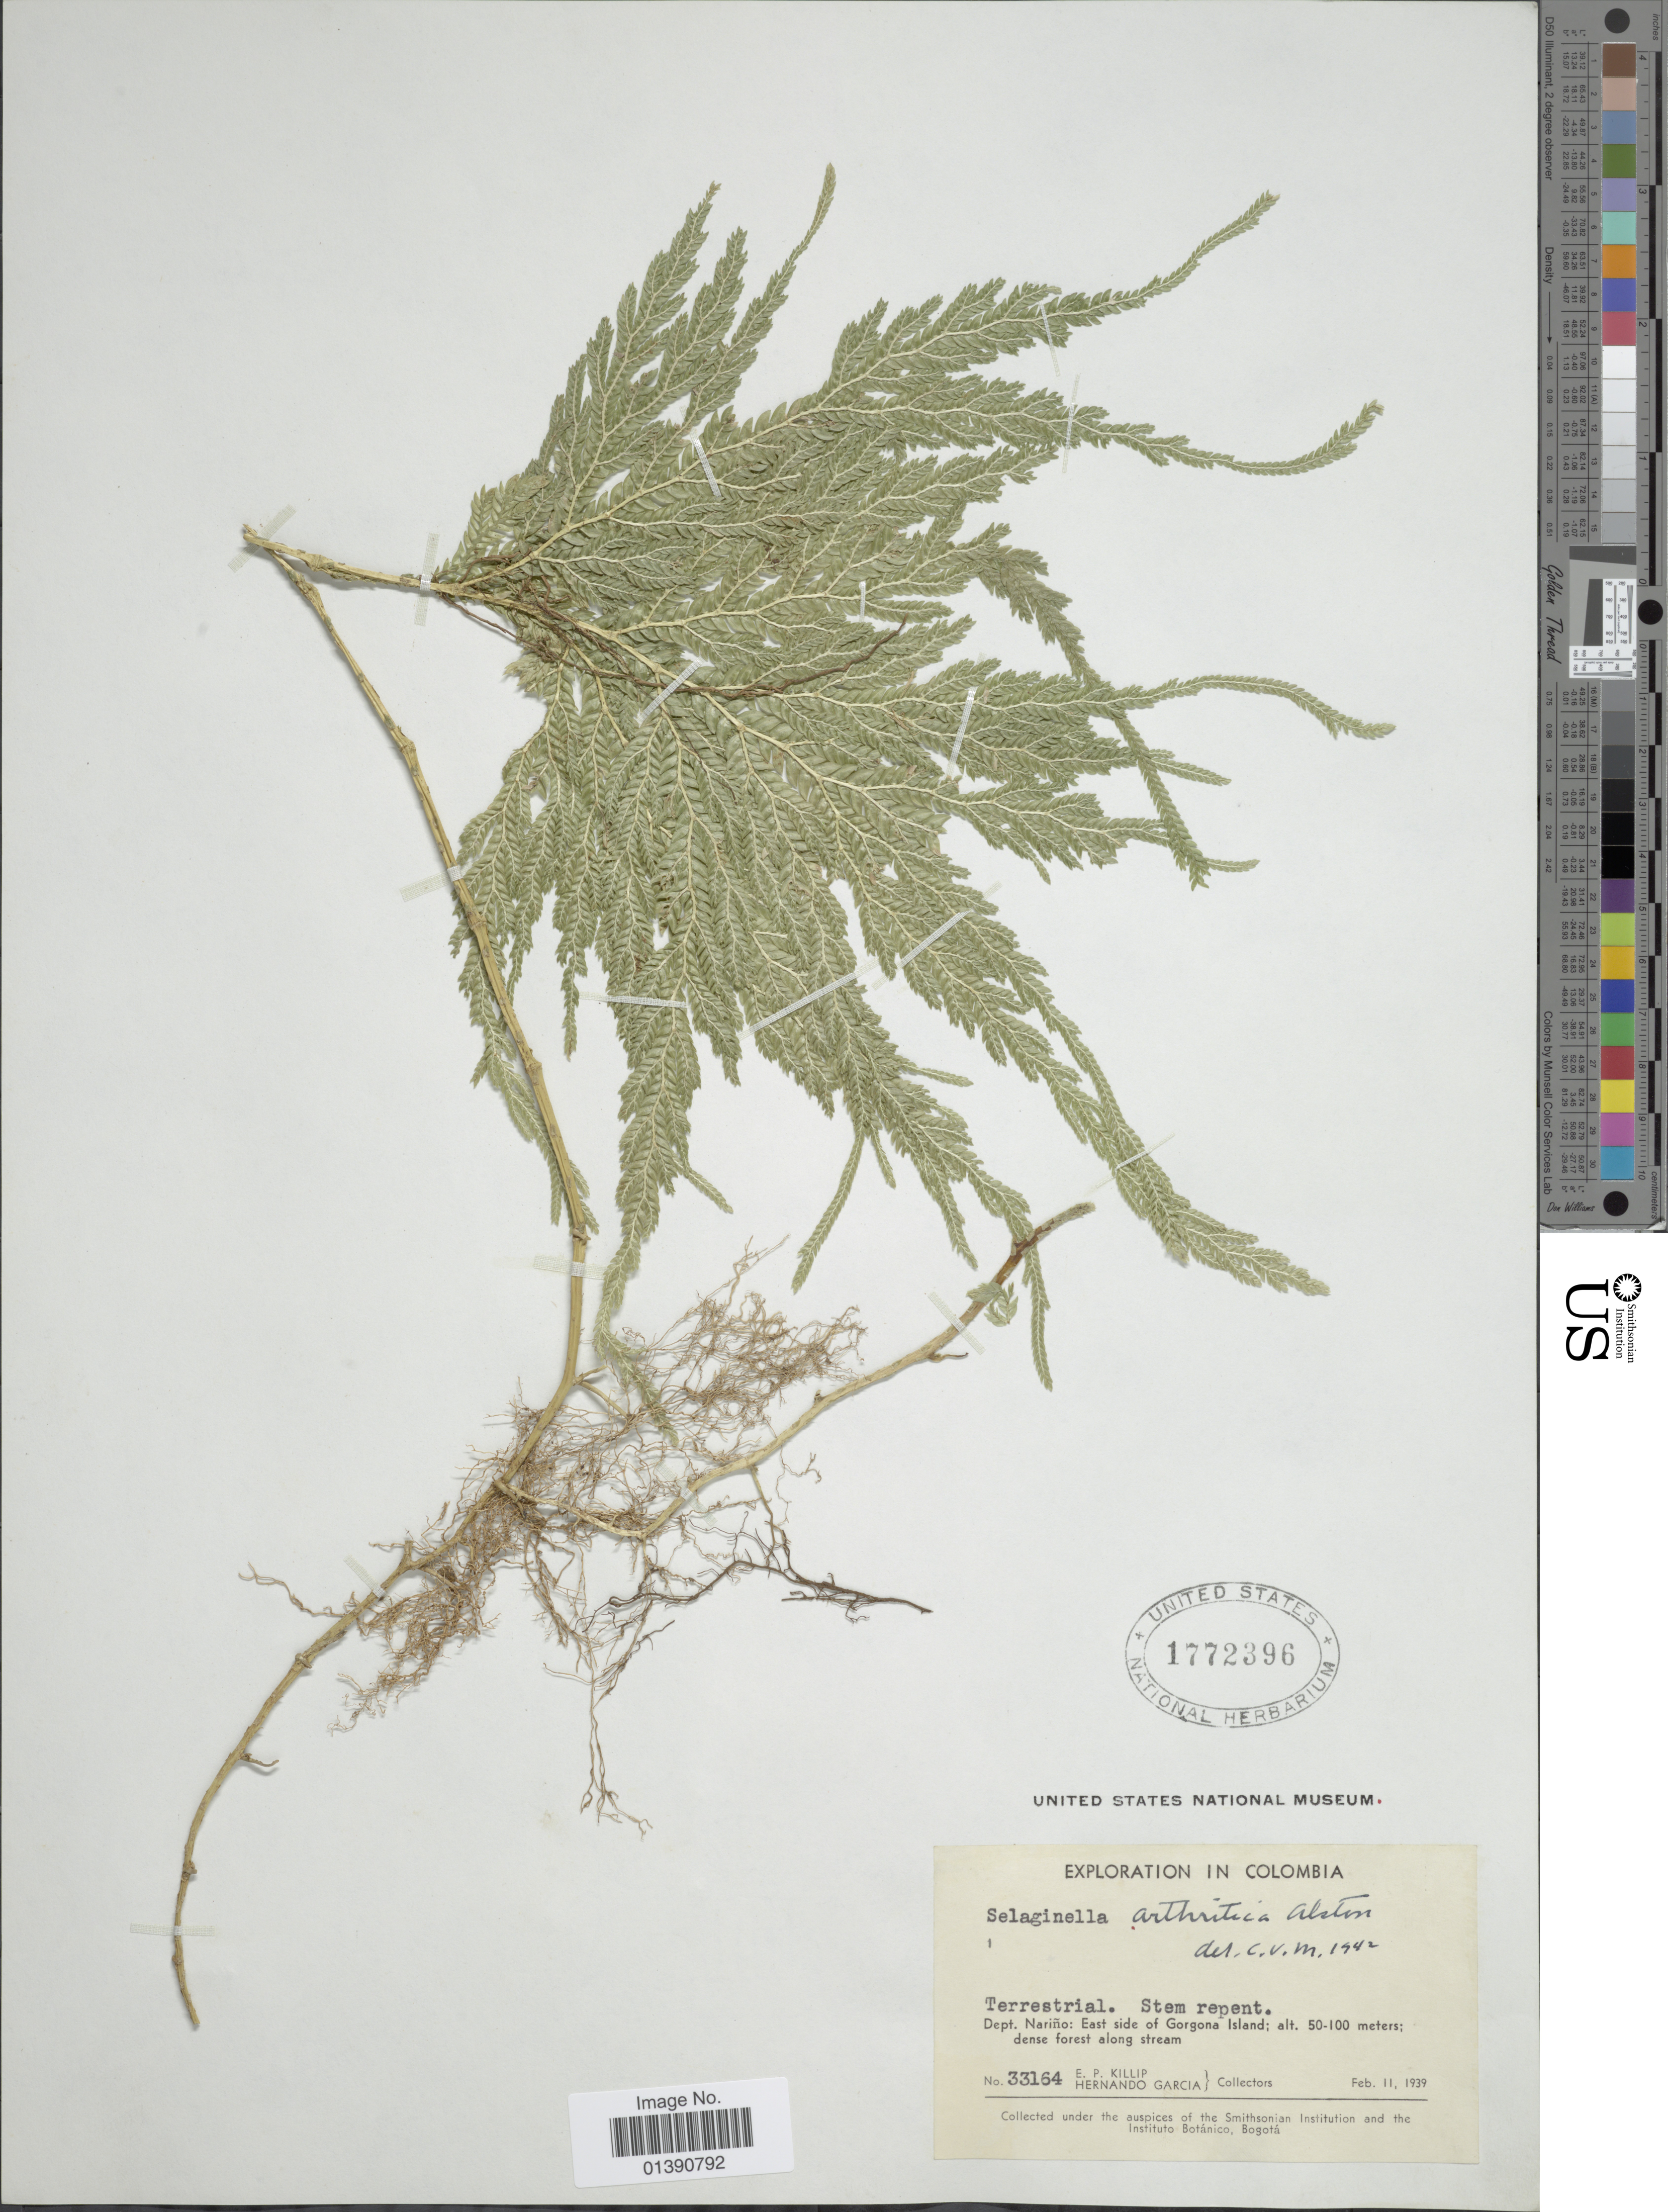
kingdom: Plantae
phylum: Tracheophyta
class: Lycopodiopsida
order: Selaginellales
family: Selaginellaceae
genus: Selaginella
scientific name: Selaginella geniculata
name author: (C. Presl) Spring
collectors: E. P. Killip & H. Garcia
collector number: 33164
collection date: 1939-02-11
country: Colombia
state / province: Nariño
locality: East side of Gorgona Island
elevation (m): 50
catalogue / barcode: US 1772396